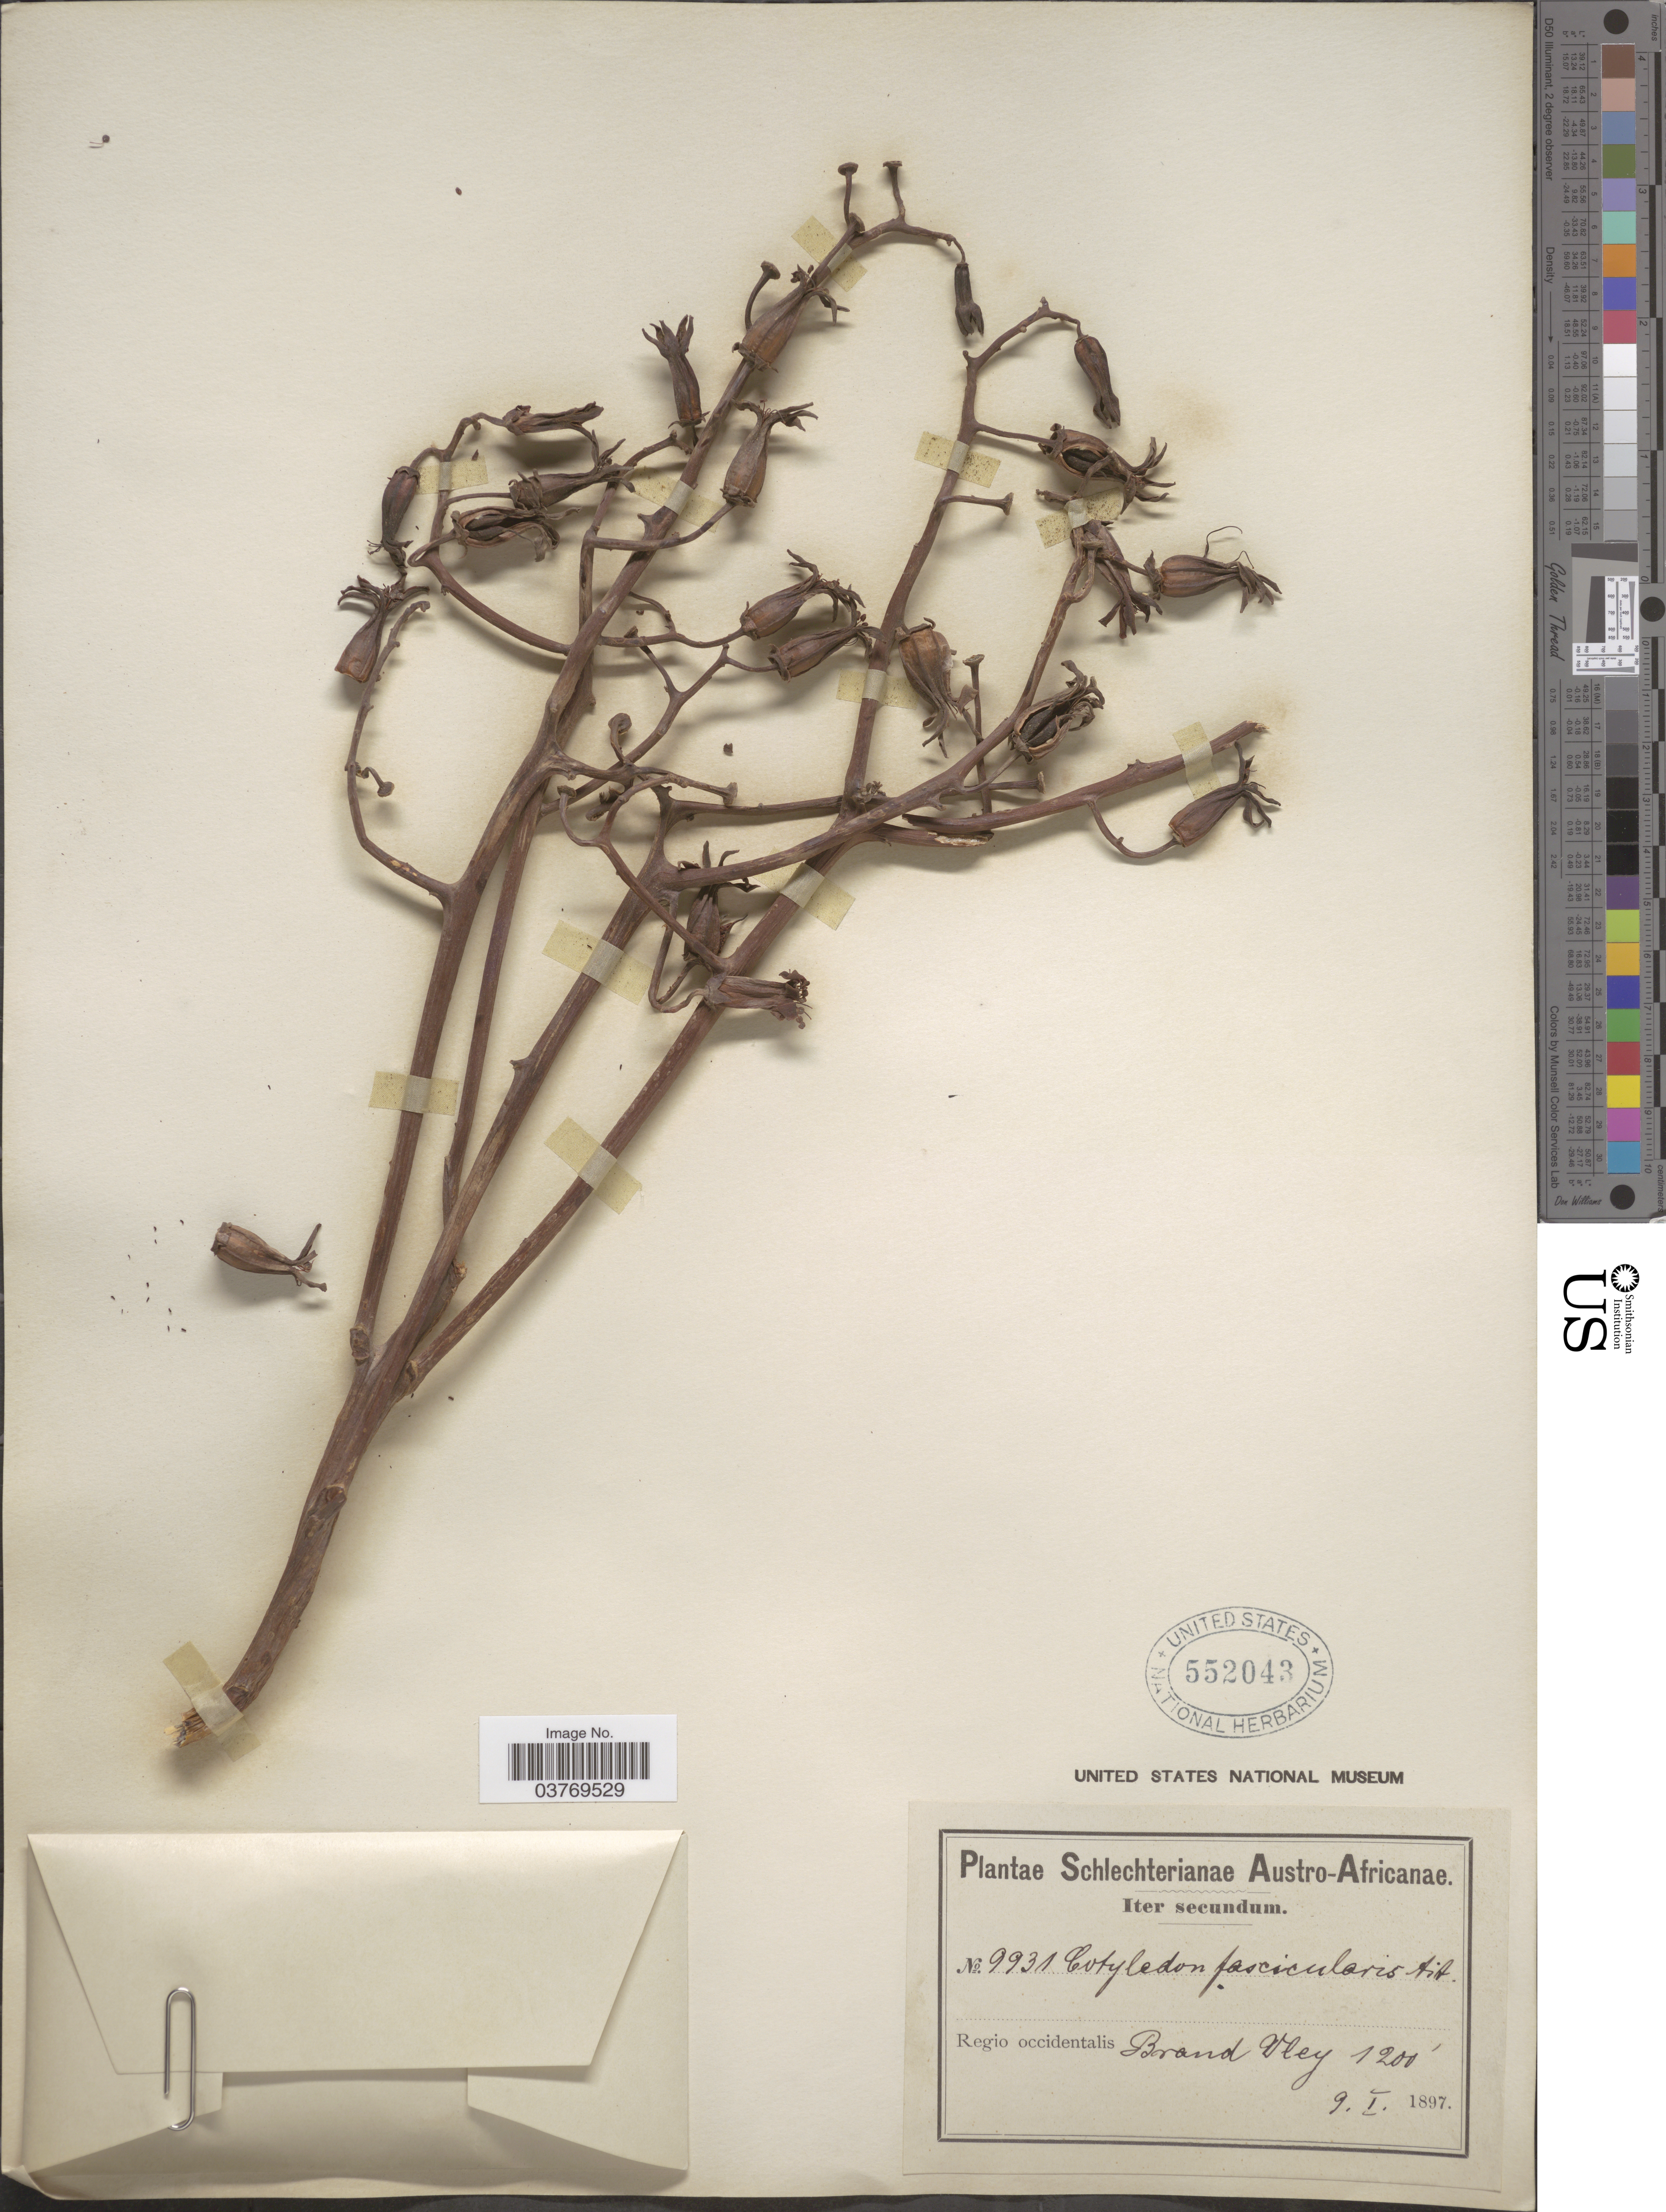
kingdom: Plantae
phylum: Tracheophyta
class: Magnoliopsida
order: Saxifragales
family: Crassulaceae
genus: Cotyledon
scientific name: Cotyledon fascicularis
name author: Aiton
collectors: Schlechter, --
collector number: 9931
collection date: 1897-01-09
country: South Africa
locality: Austro-Africanae. Regio occidentalis. Brand Vley.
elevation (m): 366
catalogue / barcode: US 552043